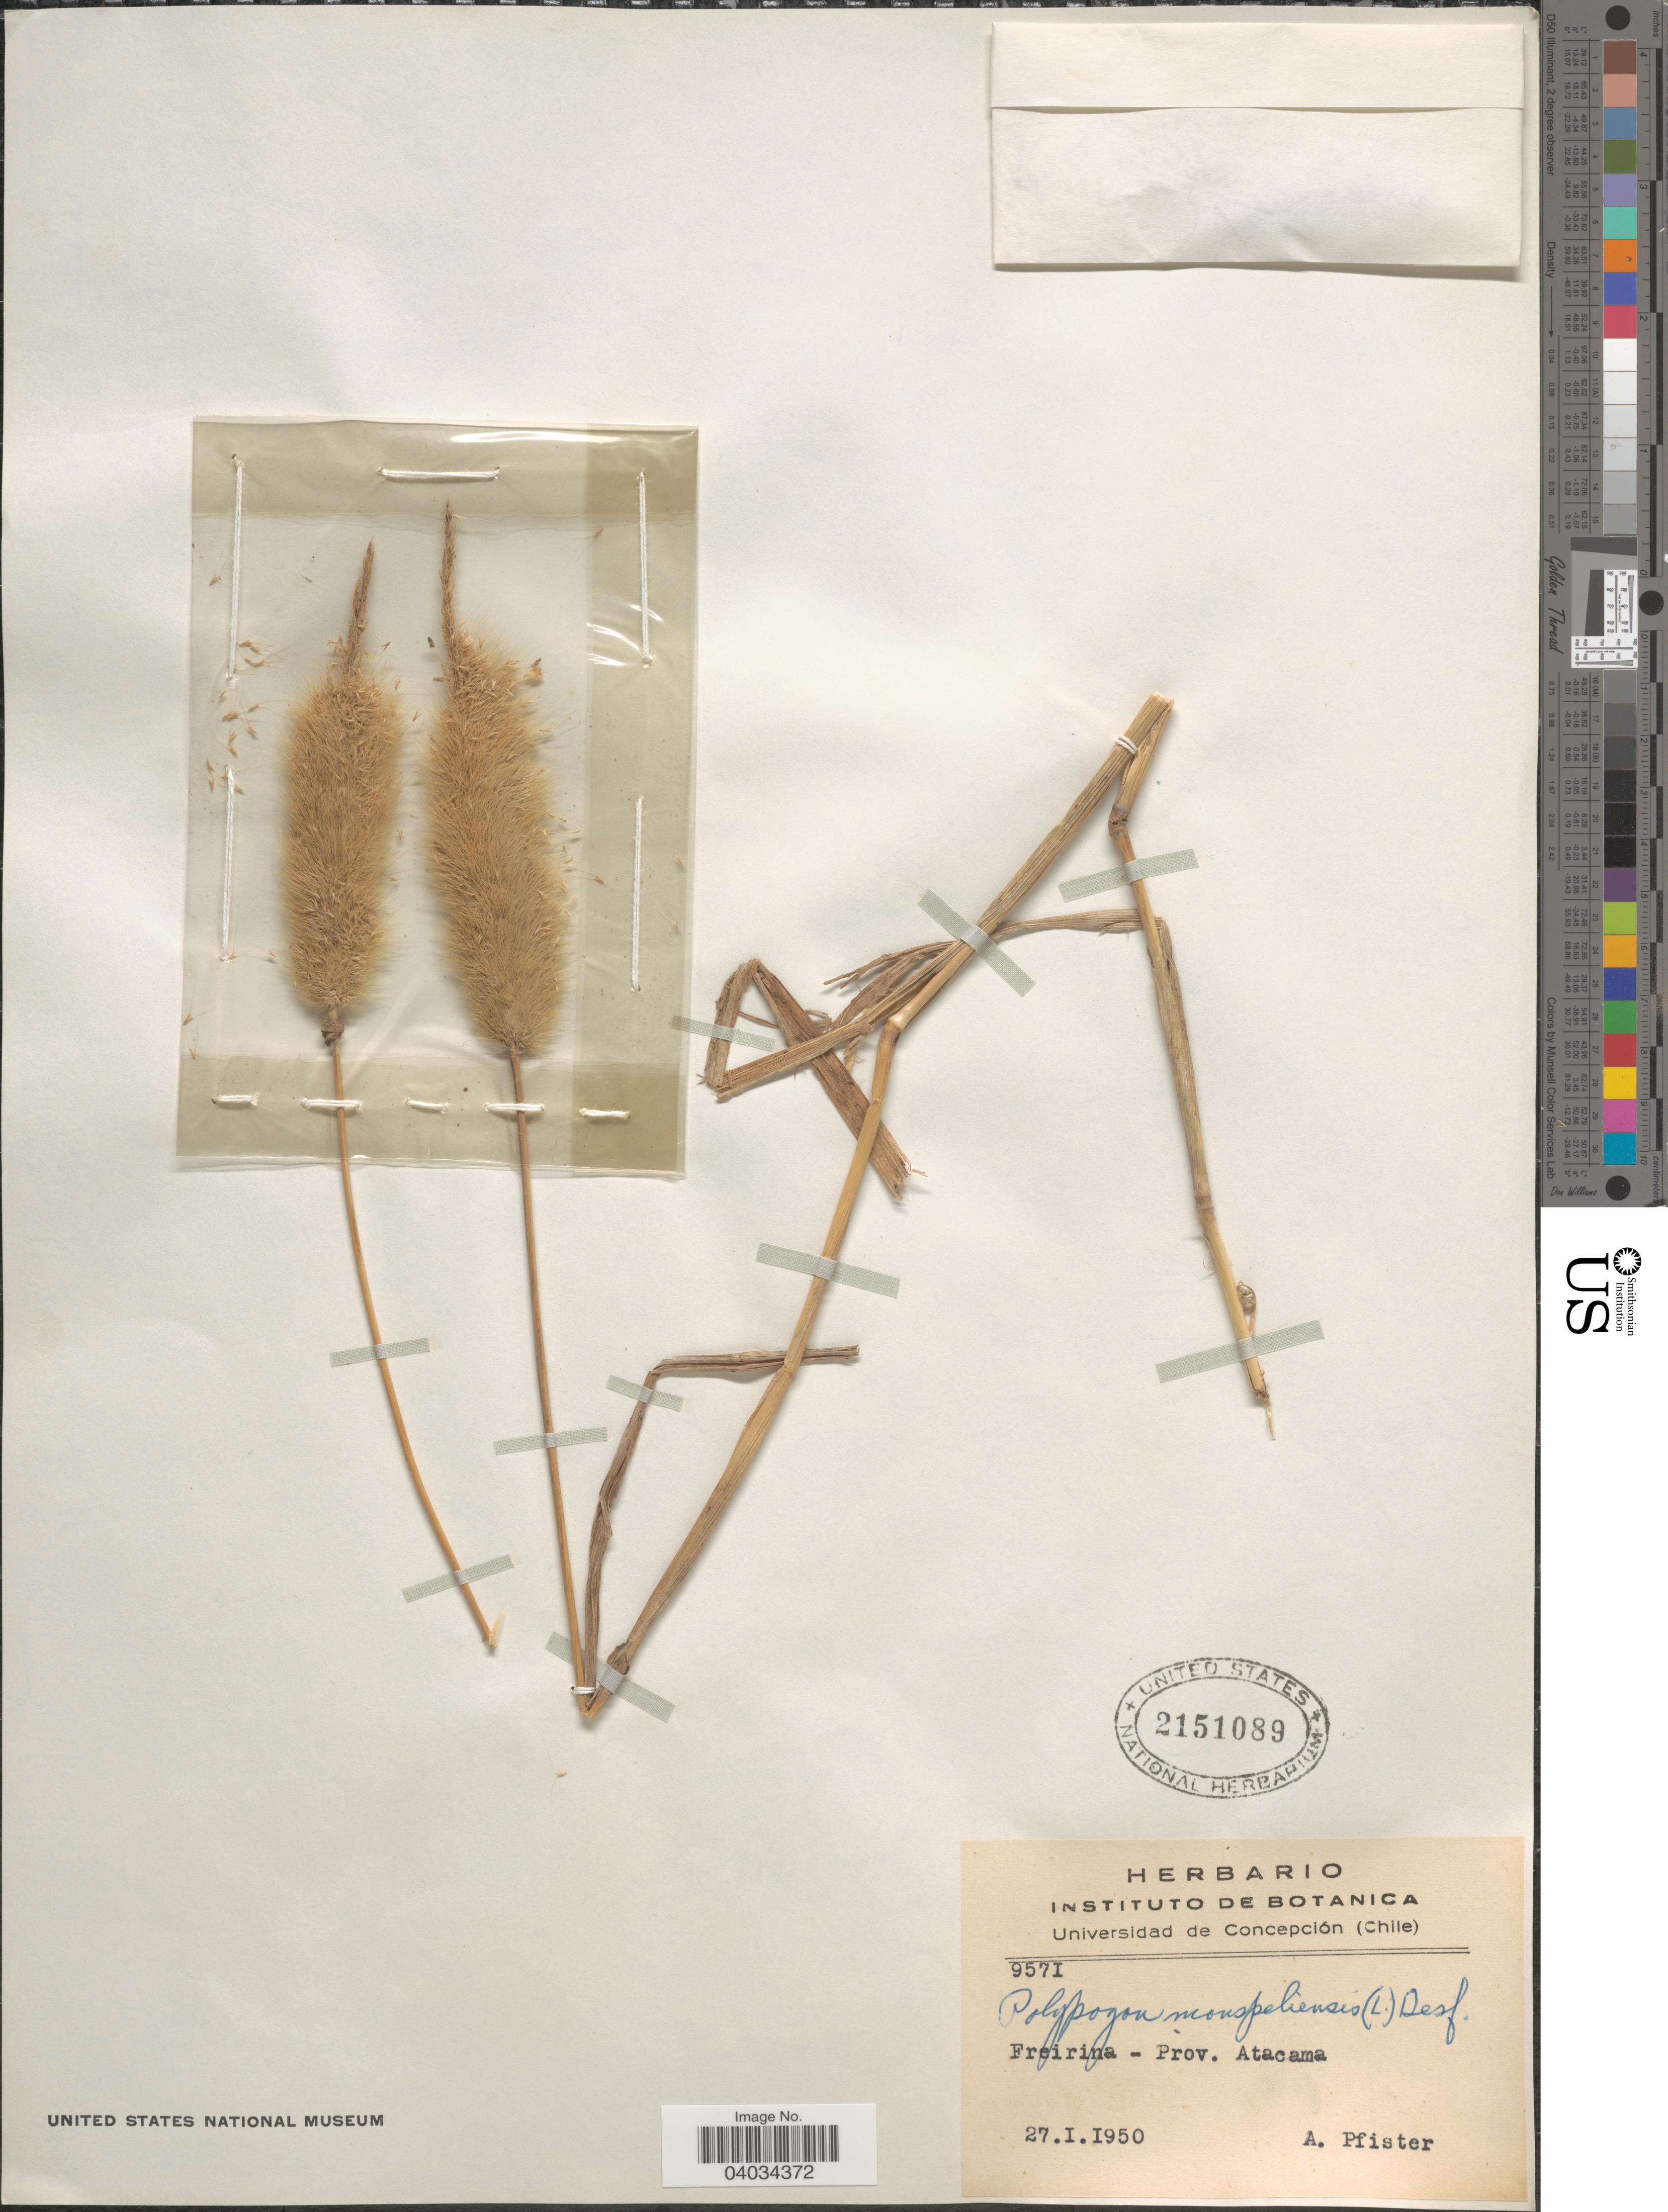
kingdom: Plantae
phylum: Tracheophyta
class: Liliopsida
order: Poales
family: Poaceae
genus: Polypogon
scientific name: Polypogon monspeliensis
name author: (L.) Desf.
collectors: A. Pfister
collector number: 9571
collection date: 1950-01-27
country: Chile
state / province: Atacama (III)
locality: Freirina.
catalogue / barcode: US 2151089